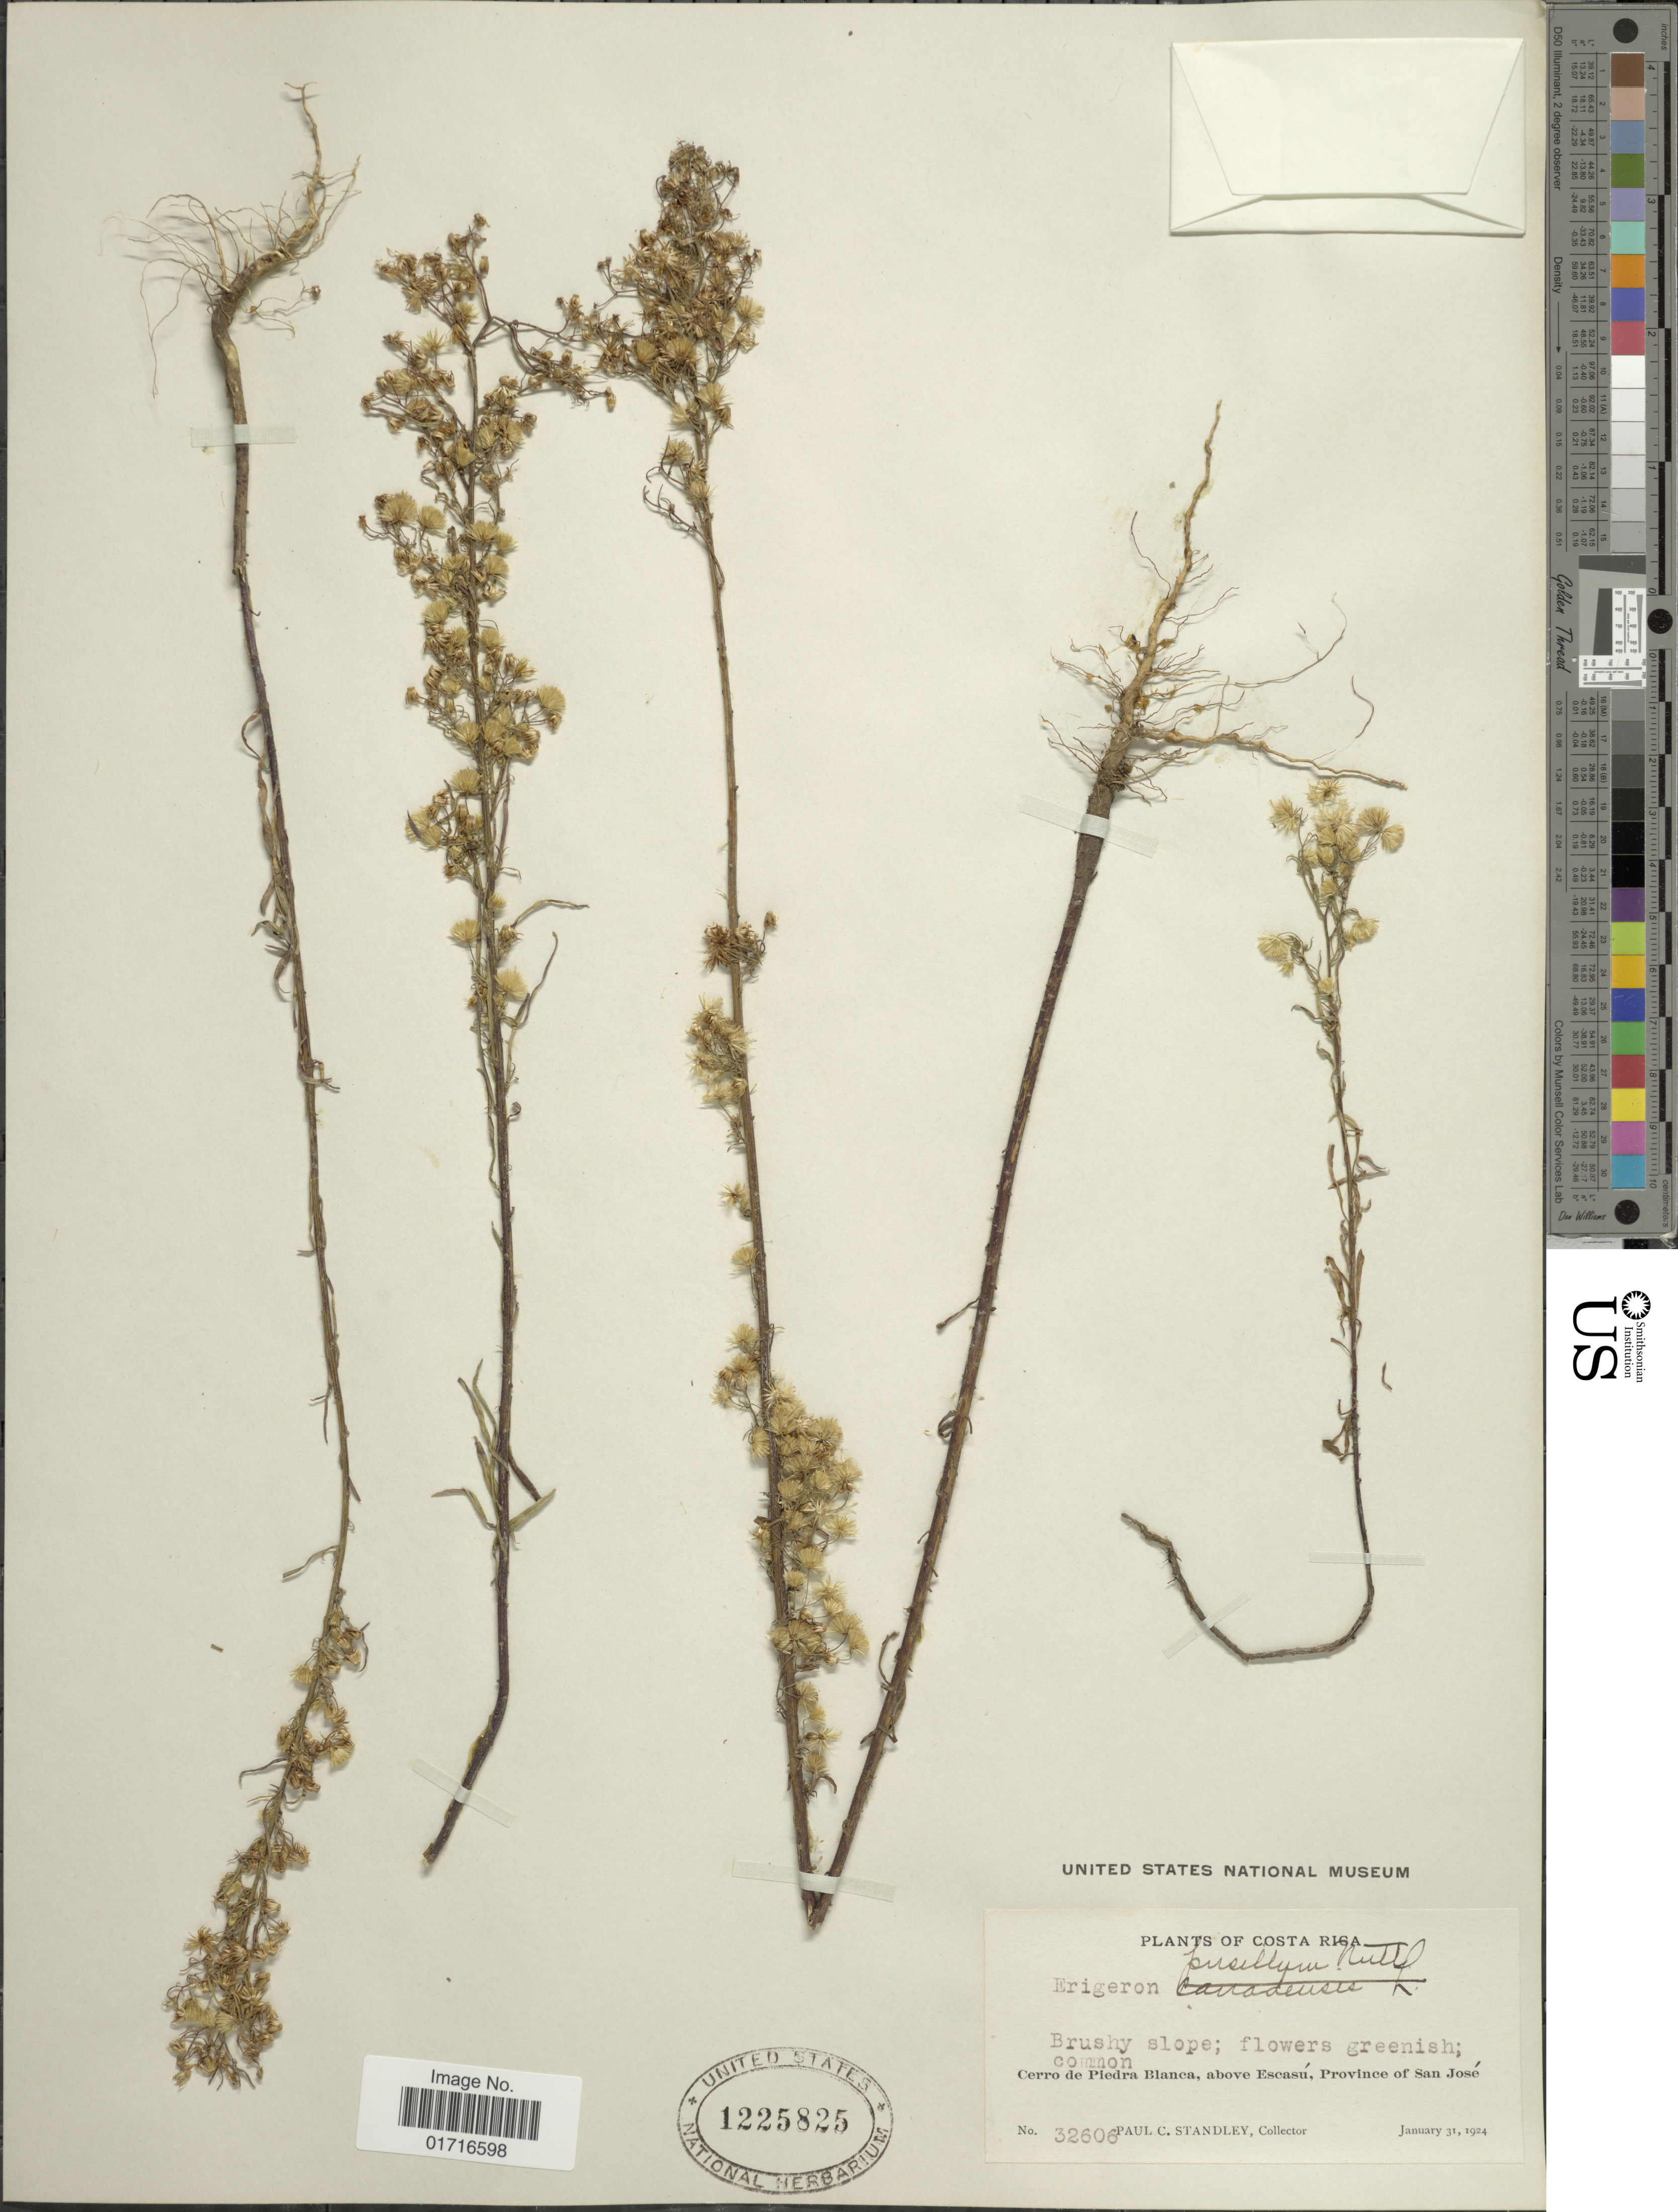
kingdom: Plantae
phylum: Tracheophyta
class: Magnoliopsida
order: Asterales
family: Asteraceae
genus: Conyza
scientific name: Conyza pusilla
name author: Houtt.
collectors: P. C. Standley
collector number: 32606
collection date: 1924-01-31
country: Costa Rica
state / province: San José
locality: Cerro de Piedra Blanca, above Escasu, Province of San Jose.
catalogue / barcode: US 1225825